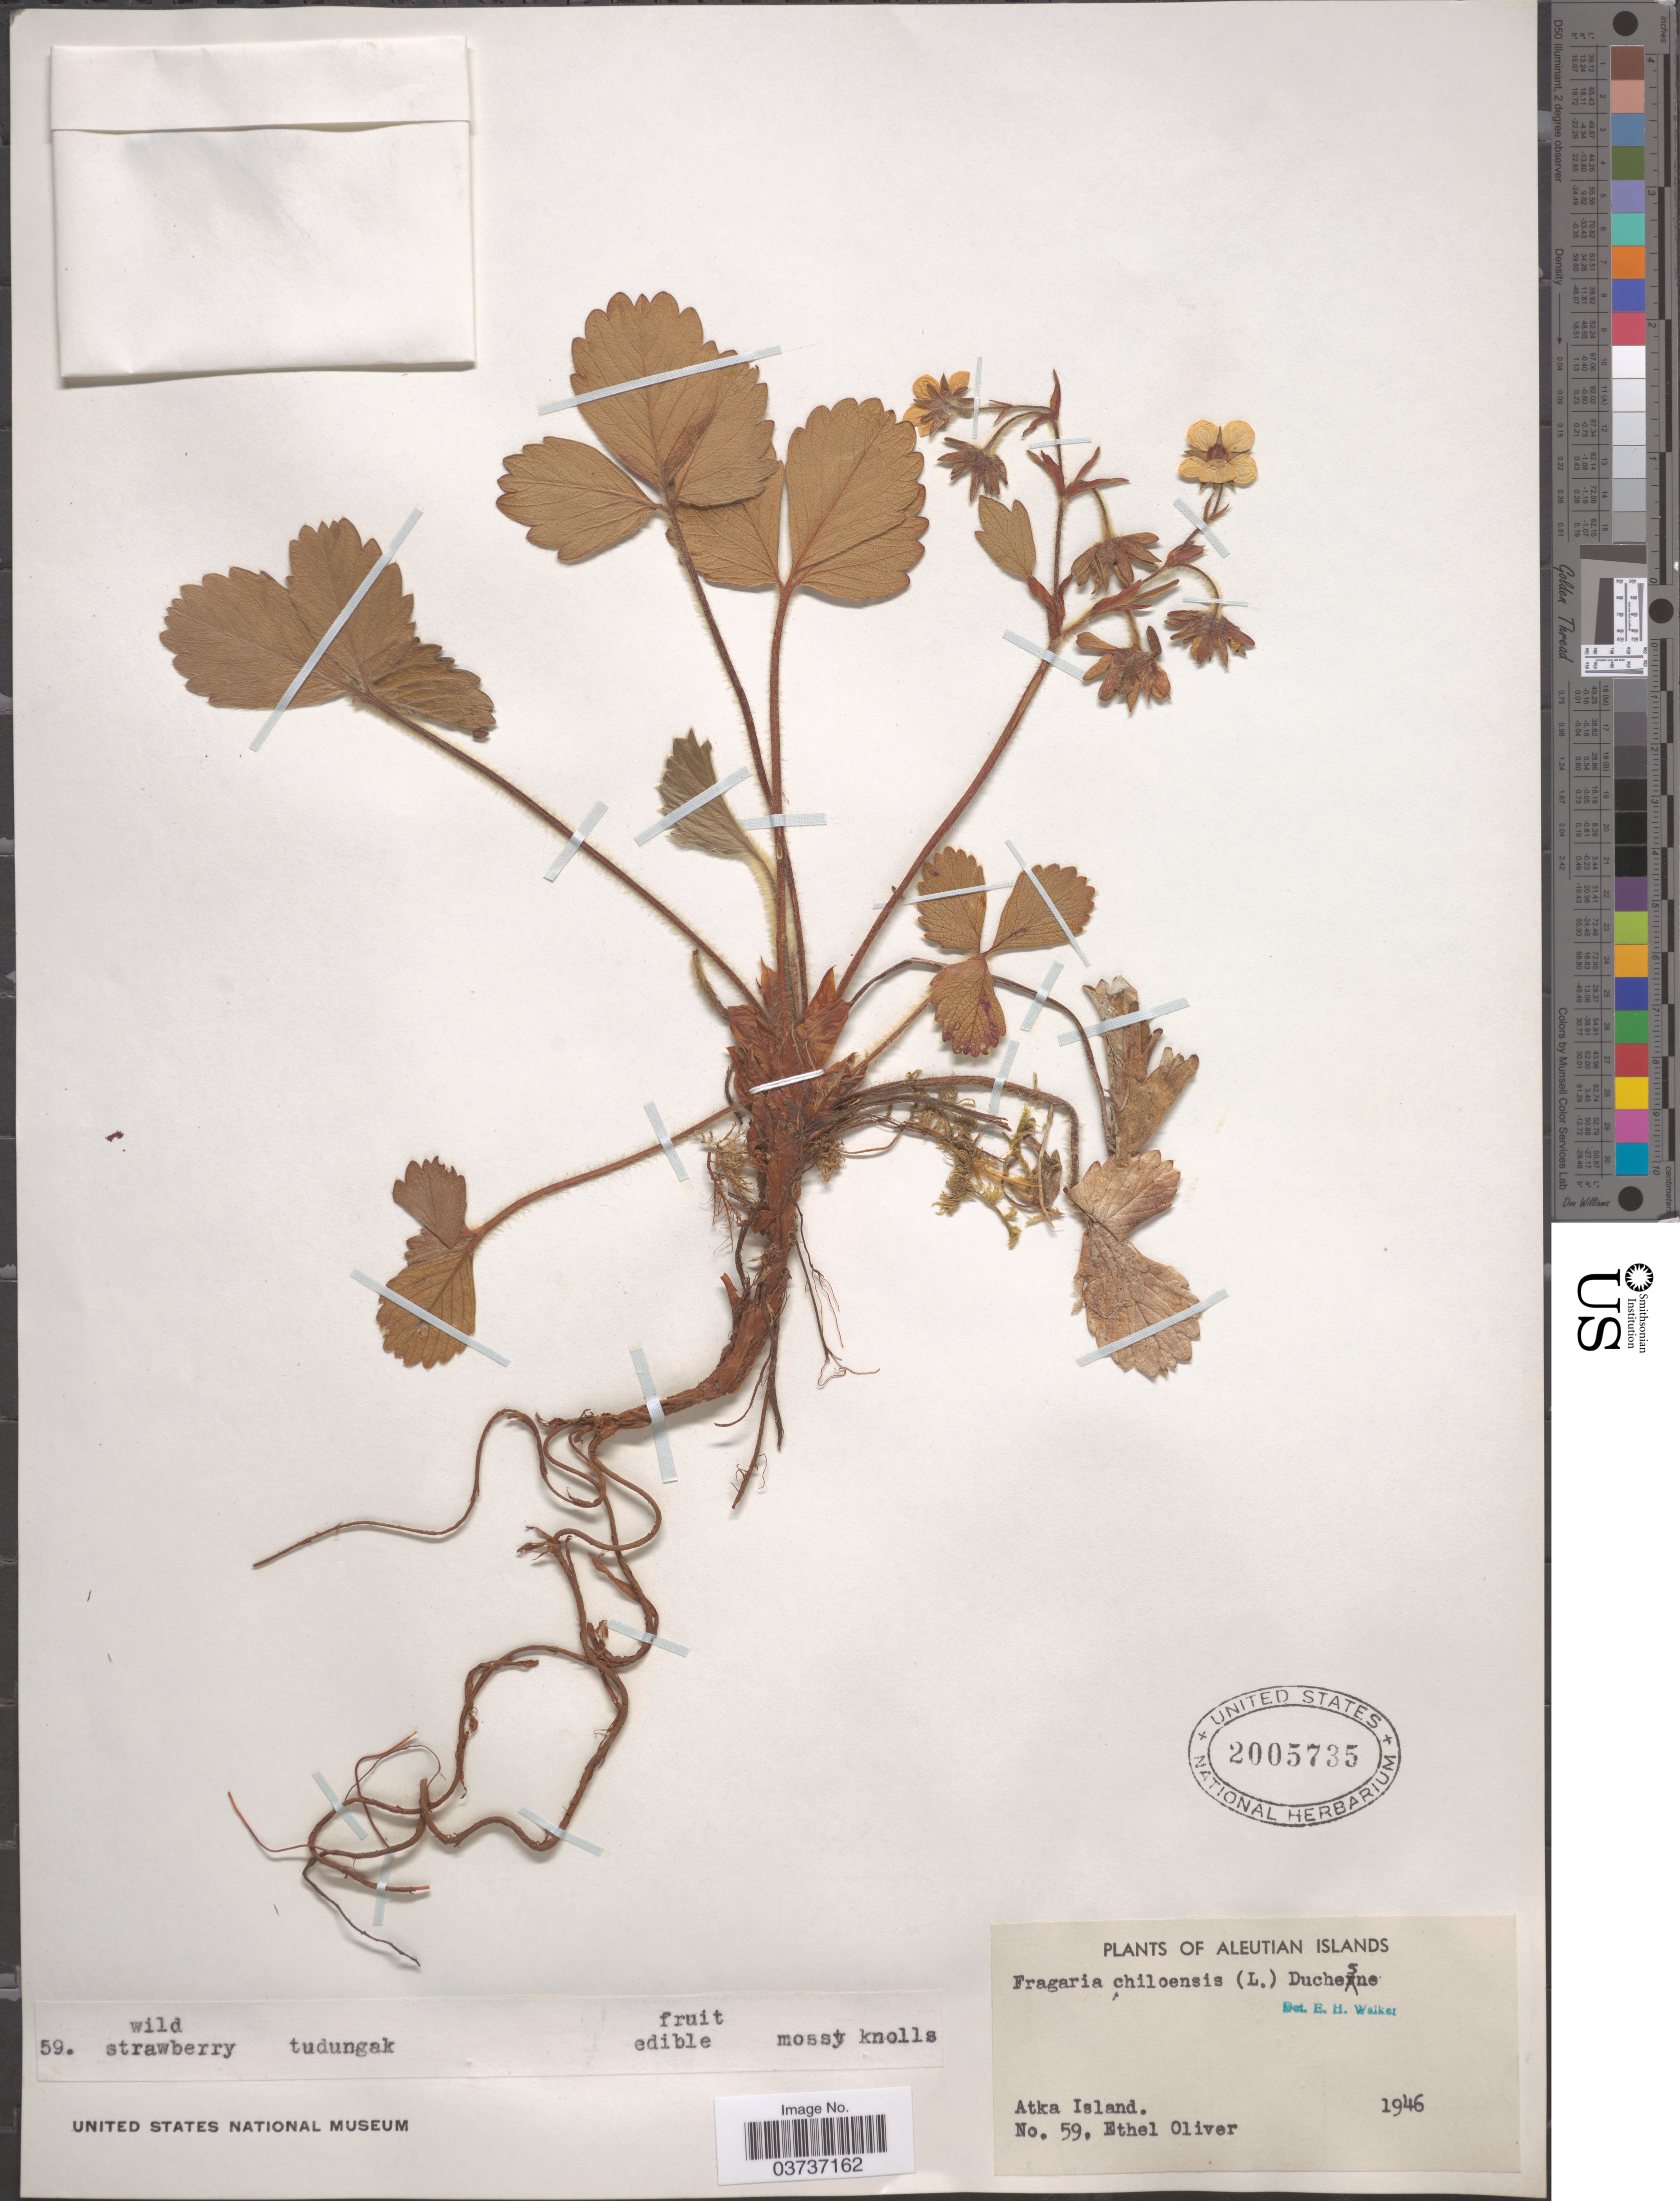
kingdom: Plantae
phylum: Tracheophyta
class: Magnoliopsida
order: Rosales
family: Rosaceae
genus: Fragaria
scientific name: Fragaria chiloensis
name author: (L.) Mill.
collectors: E. Oliver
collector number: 59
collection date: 1946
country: United States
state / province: Alaska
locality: Aleutian Islands. Atka Island.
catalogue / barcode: US 2005735